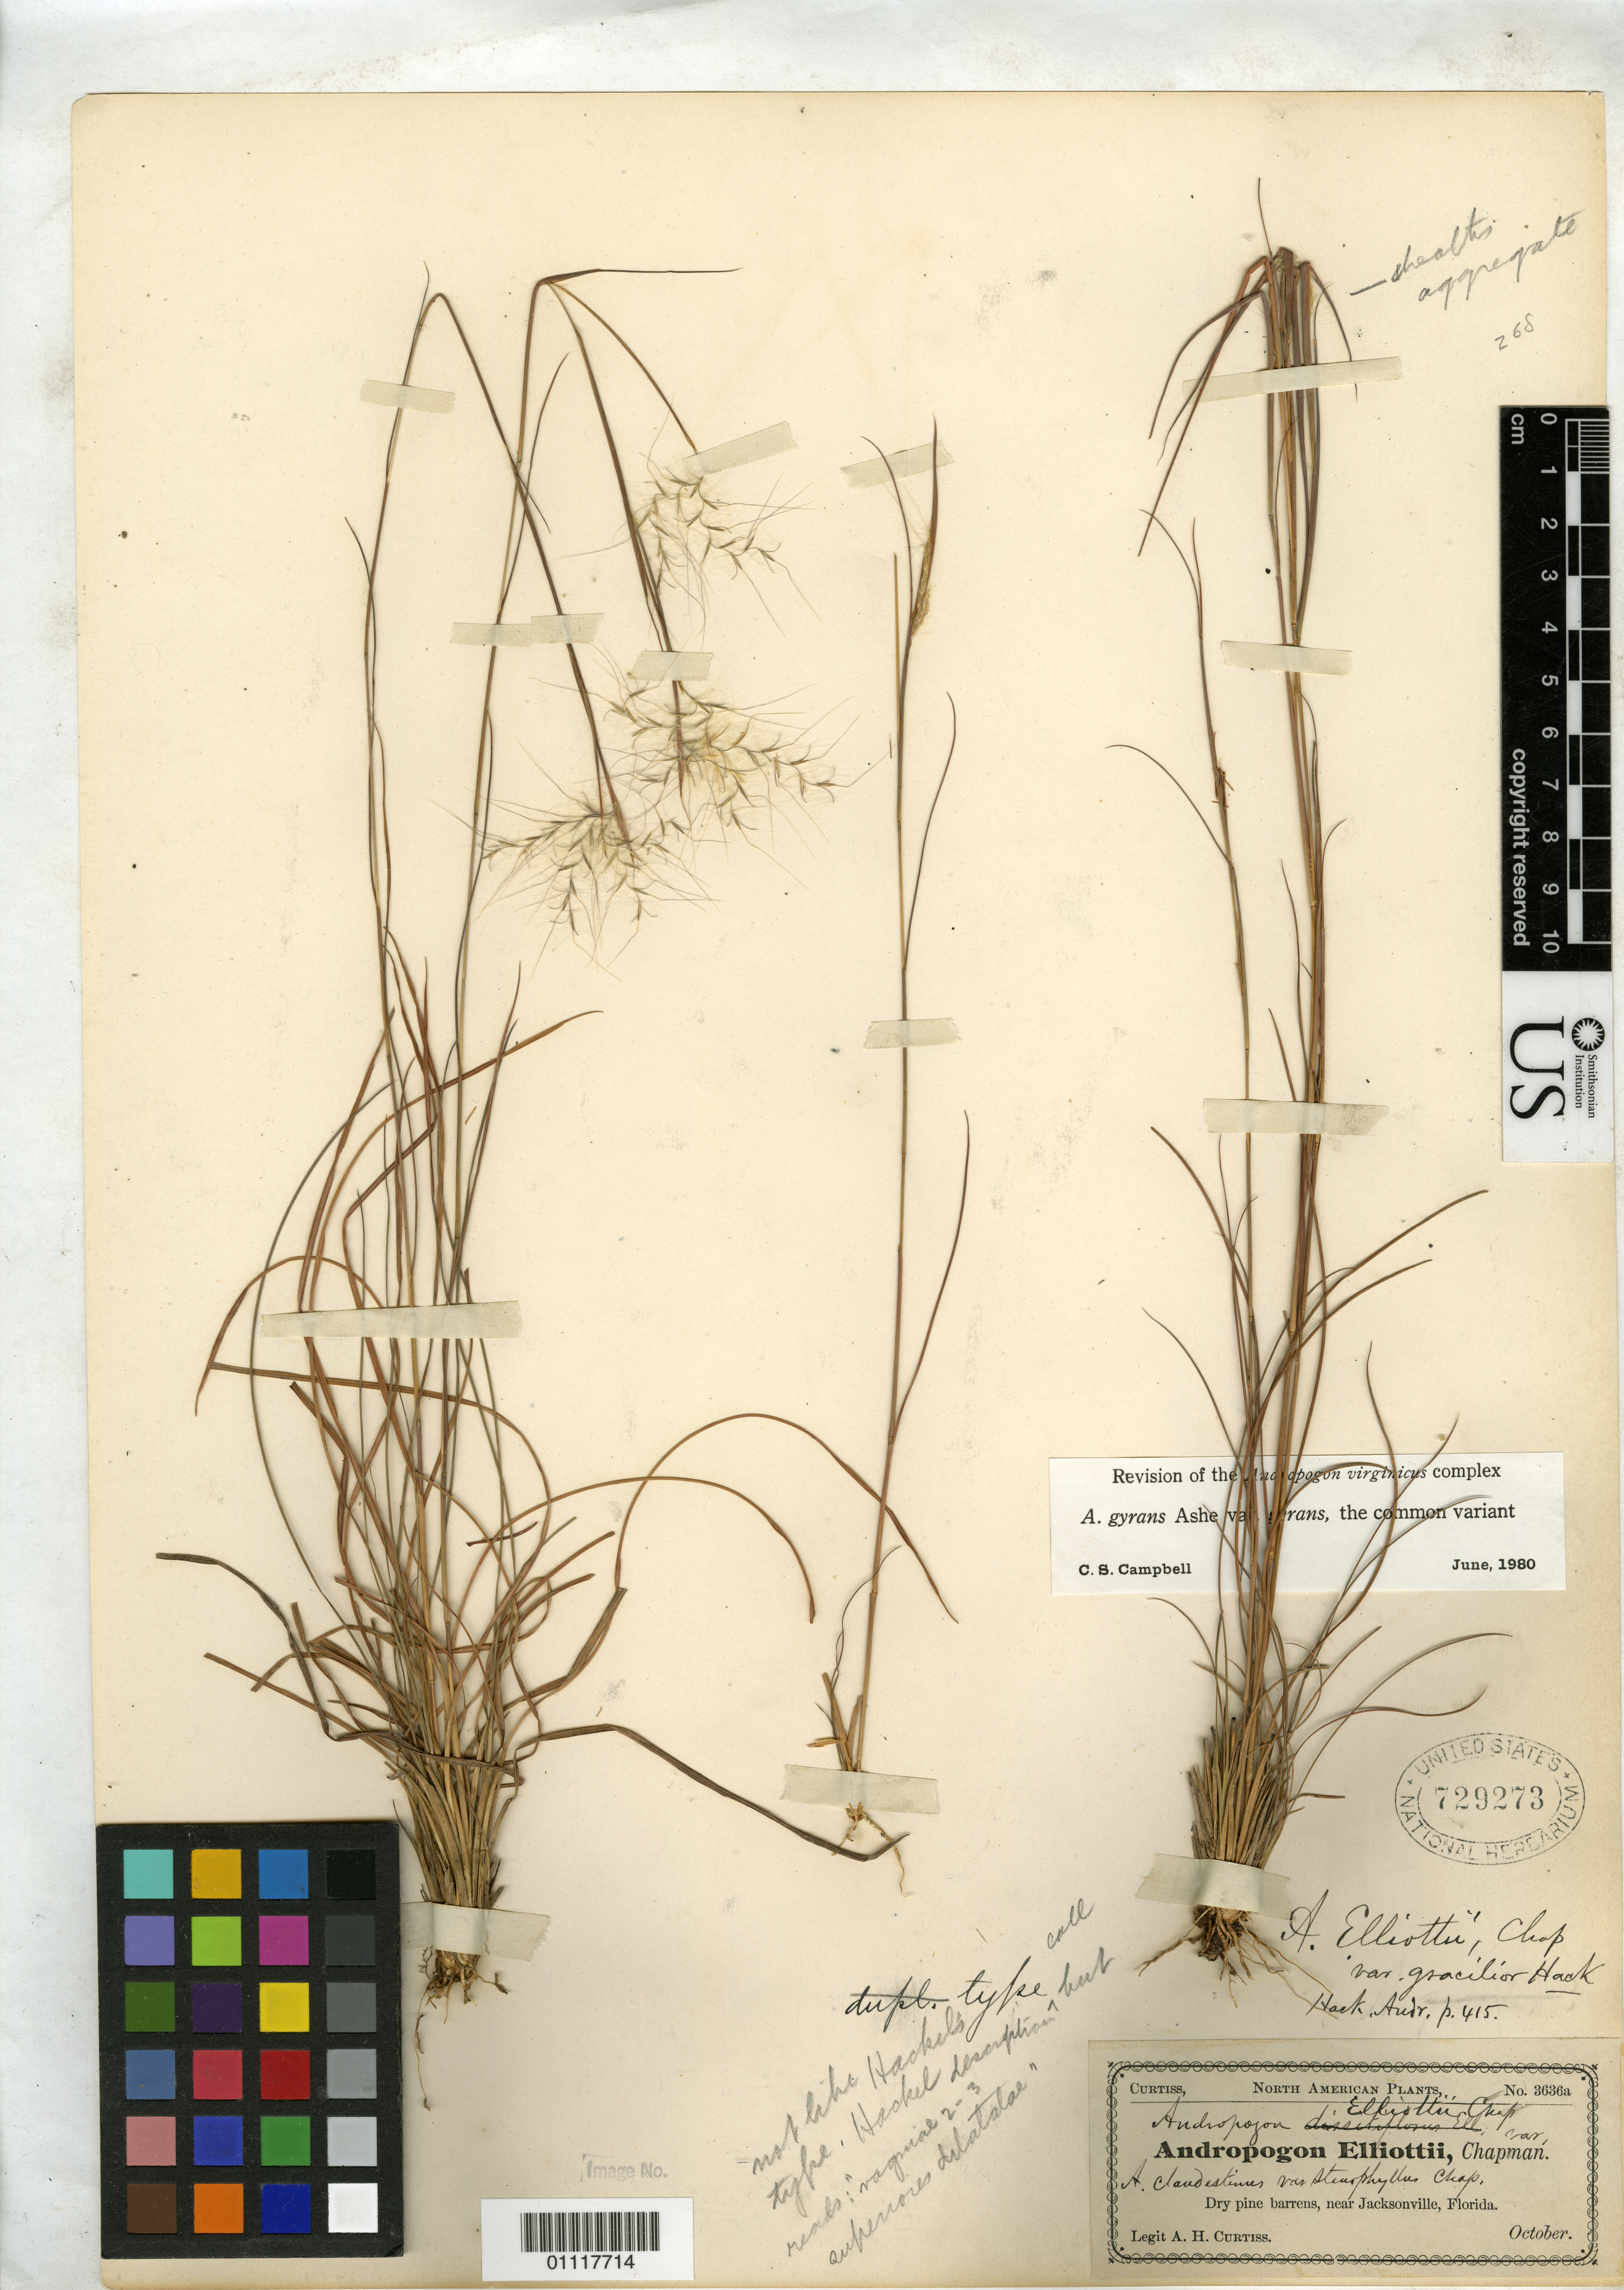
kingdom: Plantae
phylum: Tracheophyta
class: Liliopsida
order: Poales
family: Poaceae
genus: Andropogon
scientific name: Andropogon elliottii var. gracilior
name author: Hack. in A. DC.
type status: Isotype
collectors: A. H. Curtiss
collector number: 3636a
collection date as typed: Oct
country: United States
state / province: Florida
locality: near Jacksonville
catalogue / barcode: US 729273